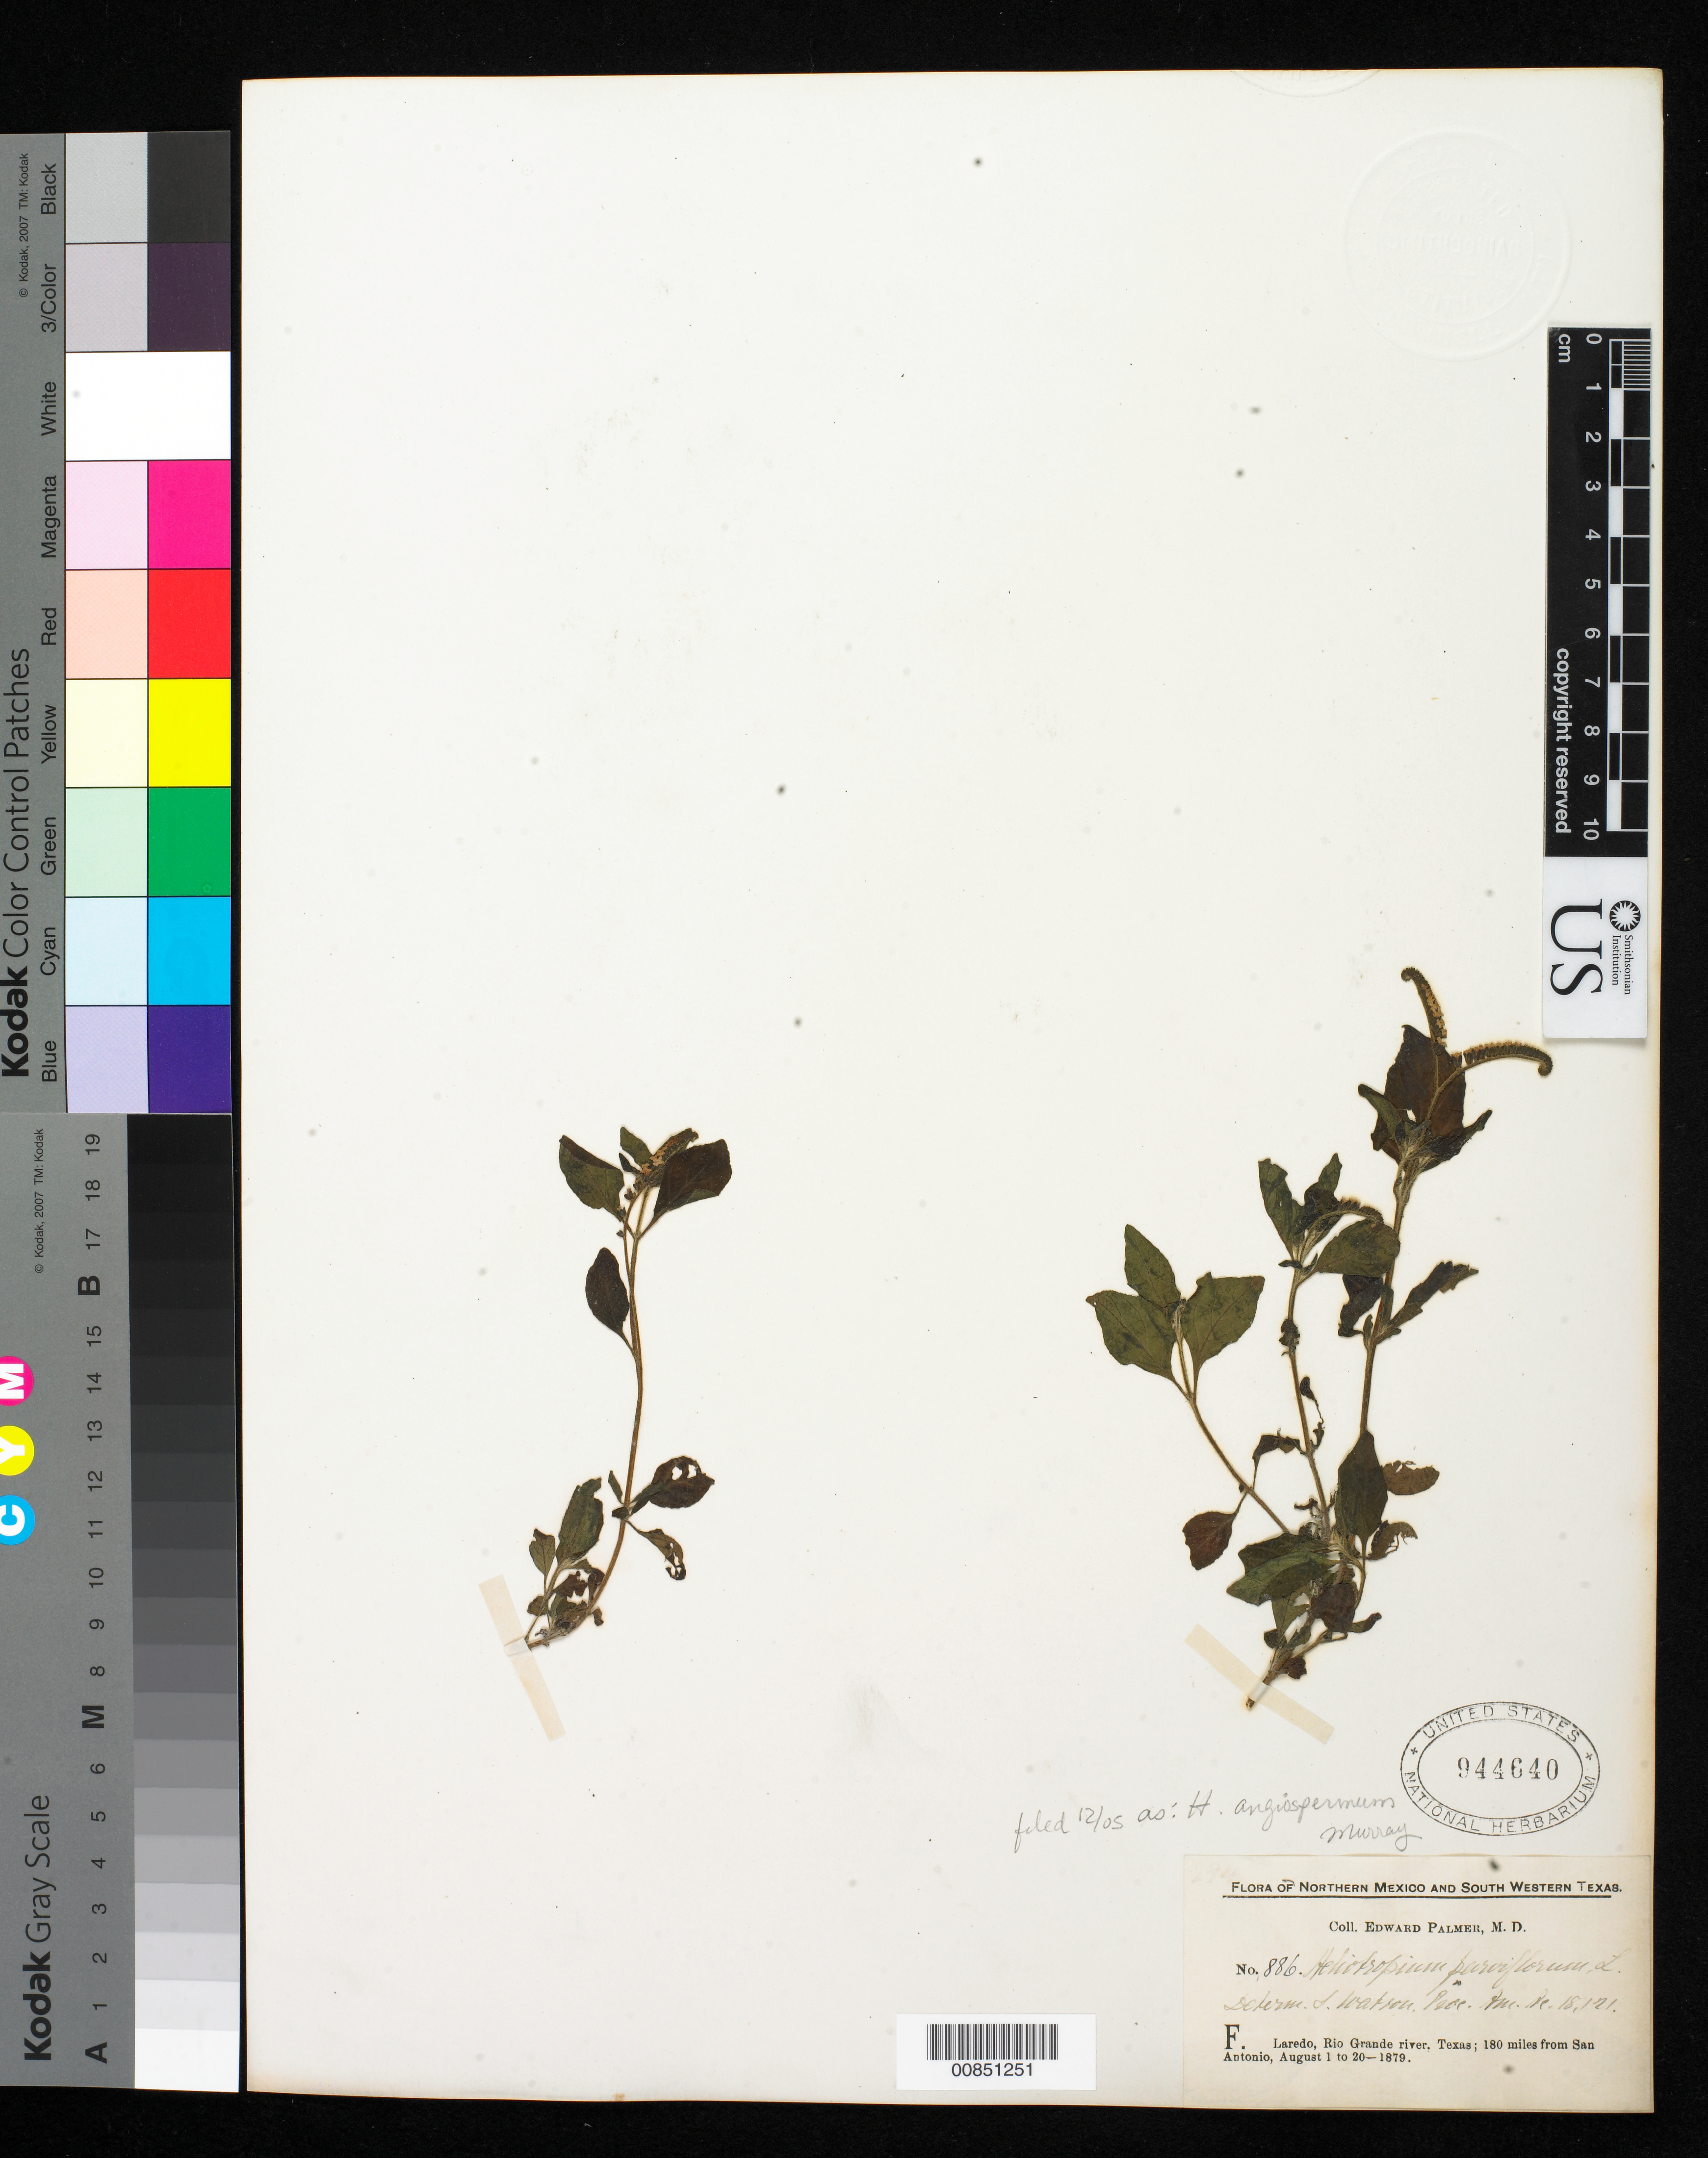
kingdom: Plantae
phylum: Tracheophyta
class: Magnoliopsida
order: Boraginales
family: Heliotropiaceae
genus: Heliotropium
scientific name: Heliotropium angiospermum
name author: Murray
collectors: E. Palmer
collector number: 886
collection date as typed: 01 Aug 1879 to 20 Aug 1879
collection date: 1879-08-01/1879-08-20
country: United States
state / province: Texas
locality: F. Laredo, Rio Grande river, Texas; 180 miles from San Antonio.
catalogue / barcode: US 944640